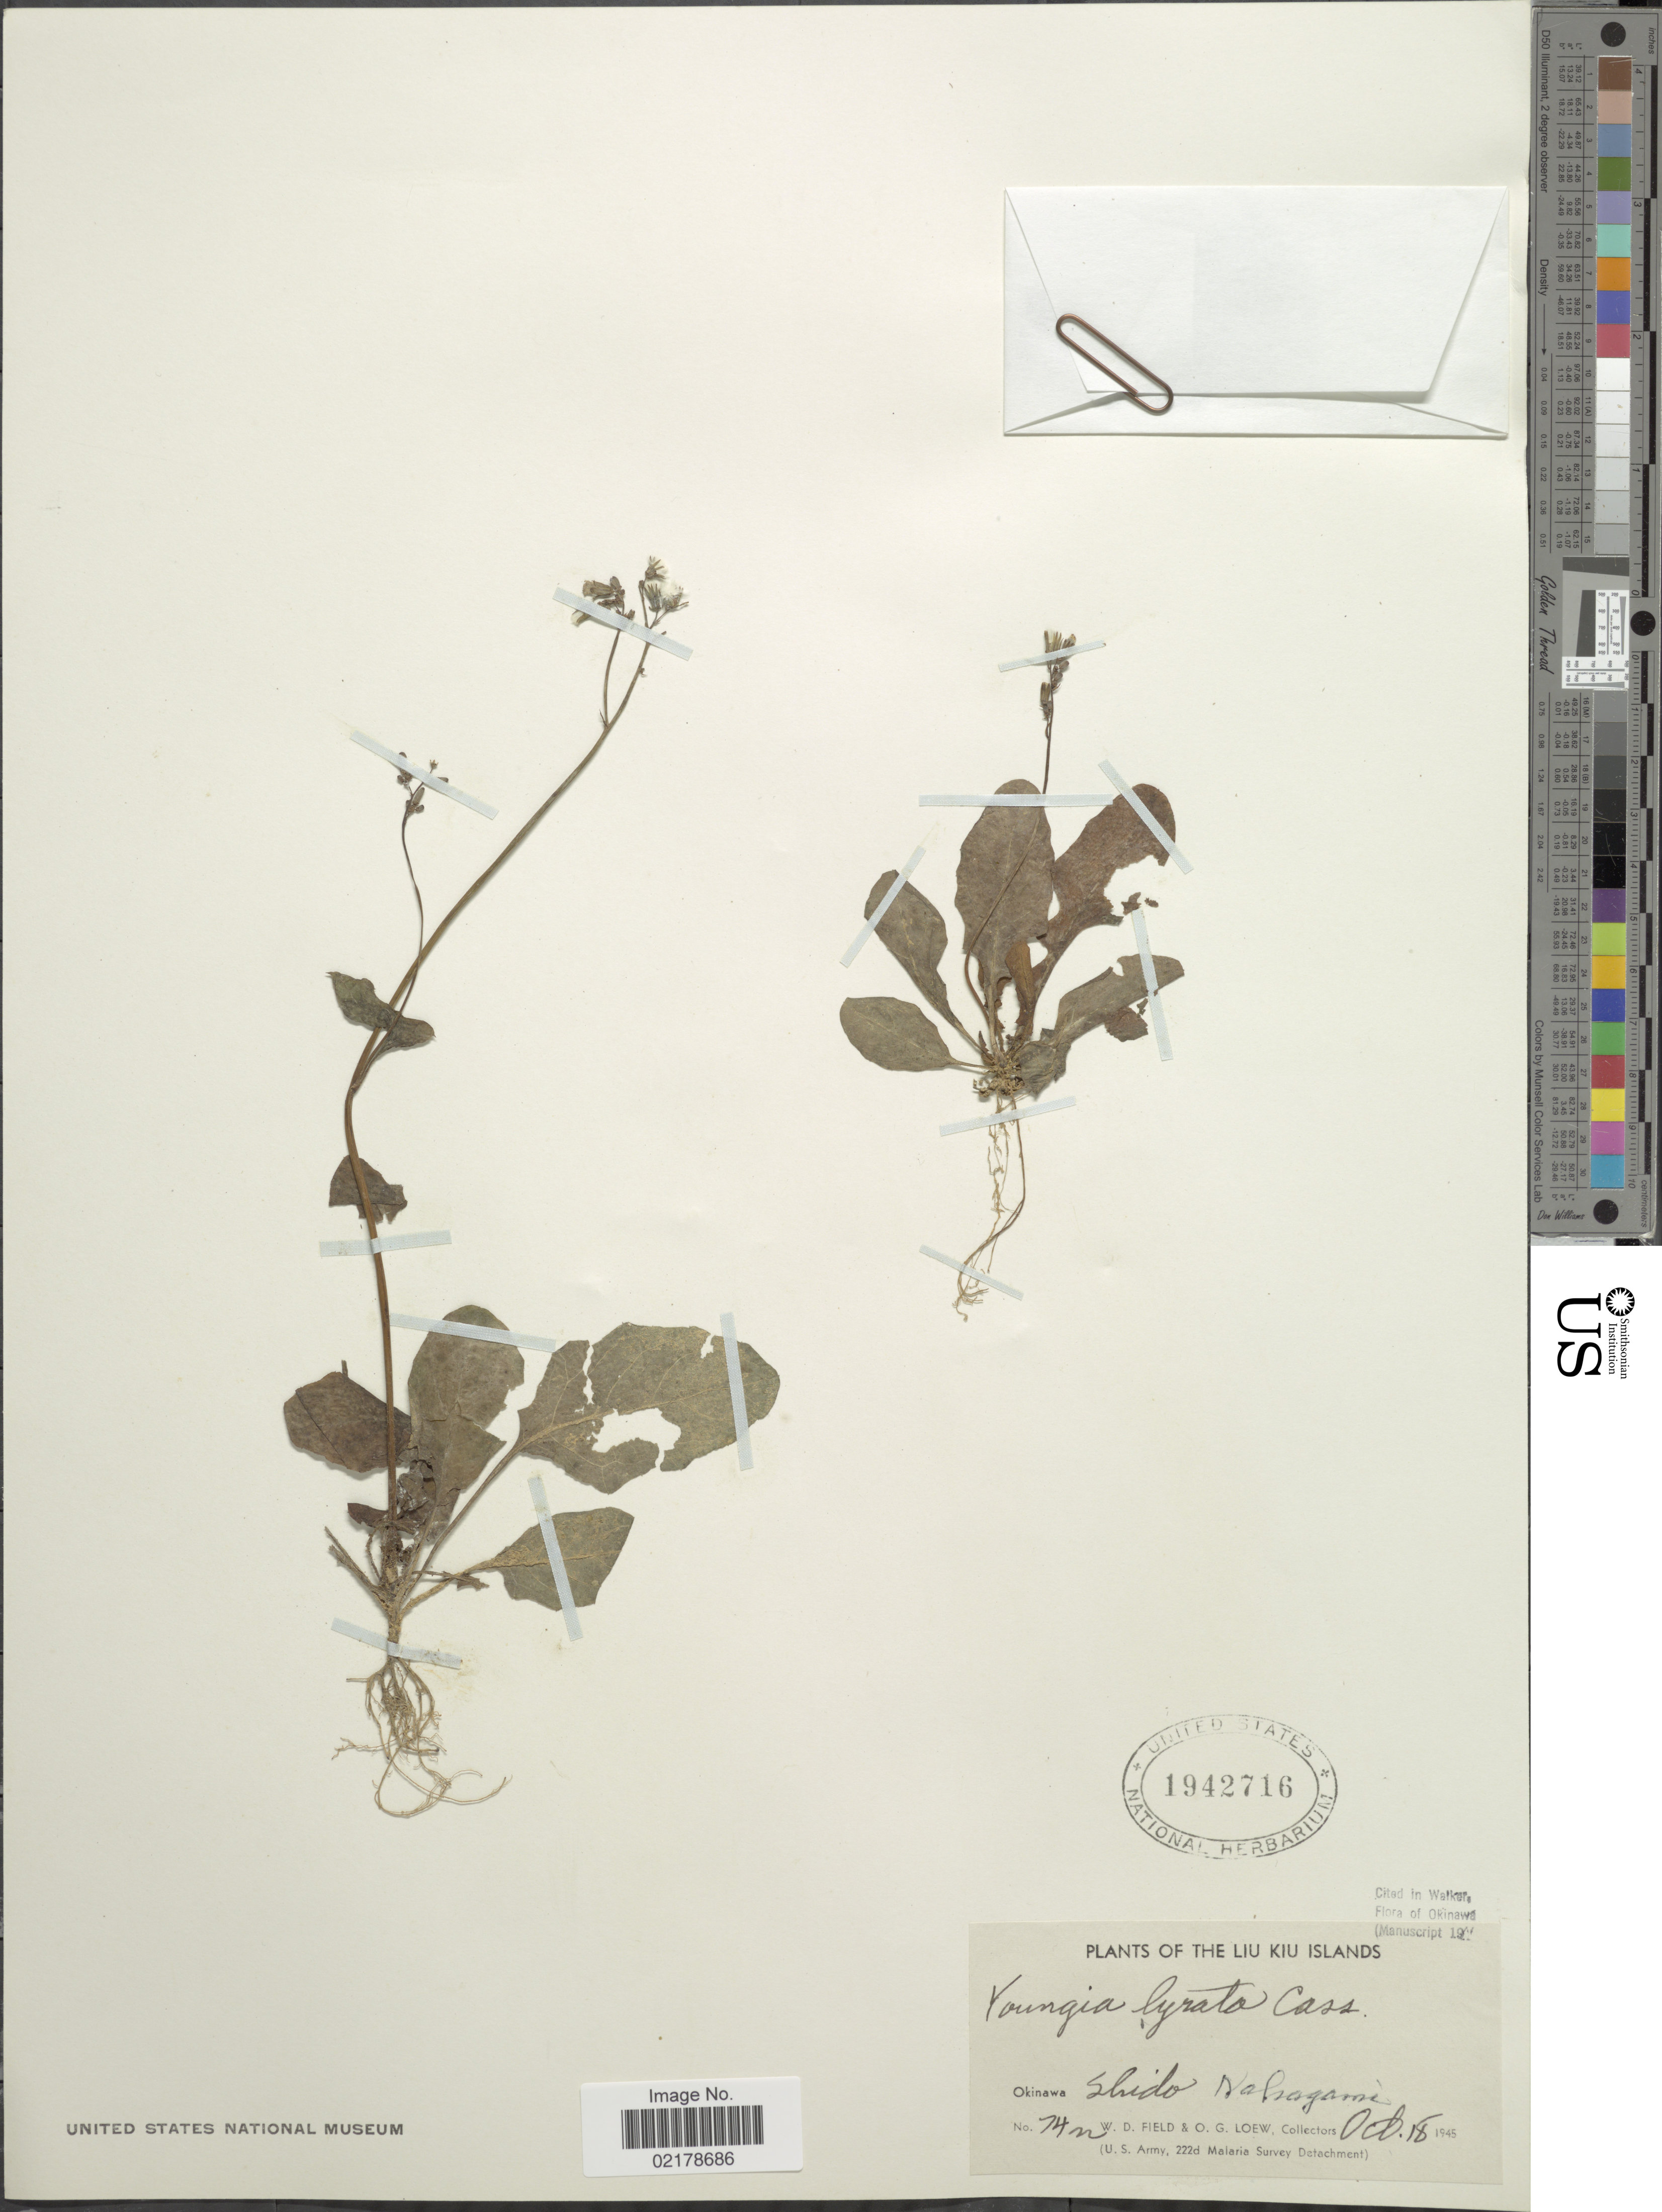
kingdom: Plantae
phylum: Tracheophyta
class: Magnoliopsida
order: Asterales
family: Asteraceae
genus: Youngia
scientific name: Youngia japonica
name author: (L.) DC.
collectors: W. D. Field & O. G. Loew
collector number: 74n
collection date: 1945-10-18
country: Japan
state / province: Okinawa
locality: Liu Kiu Islands. Okinawa Shido Nakagami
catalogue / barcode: US 1942716